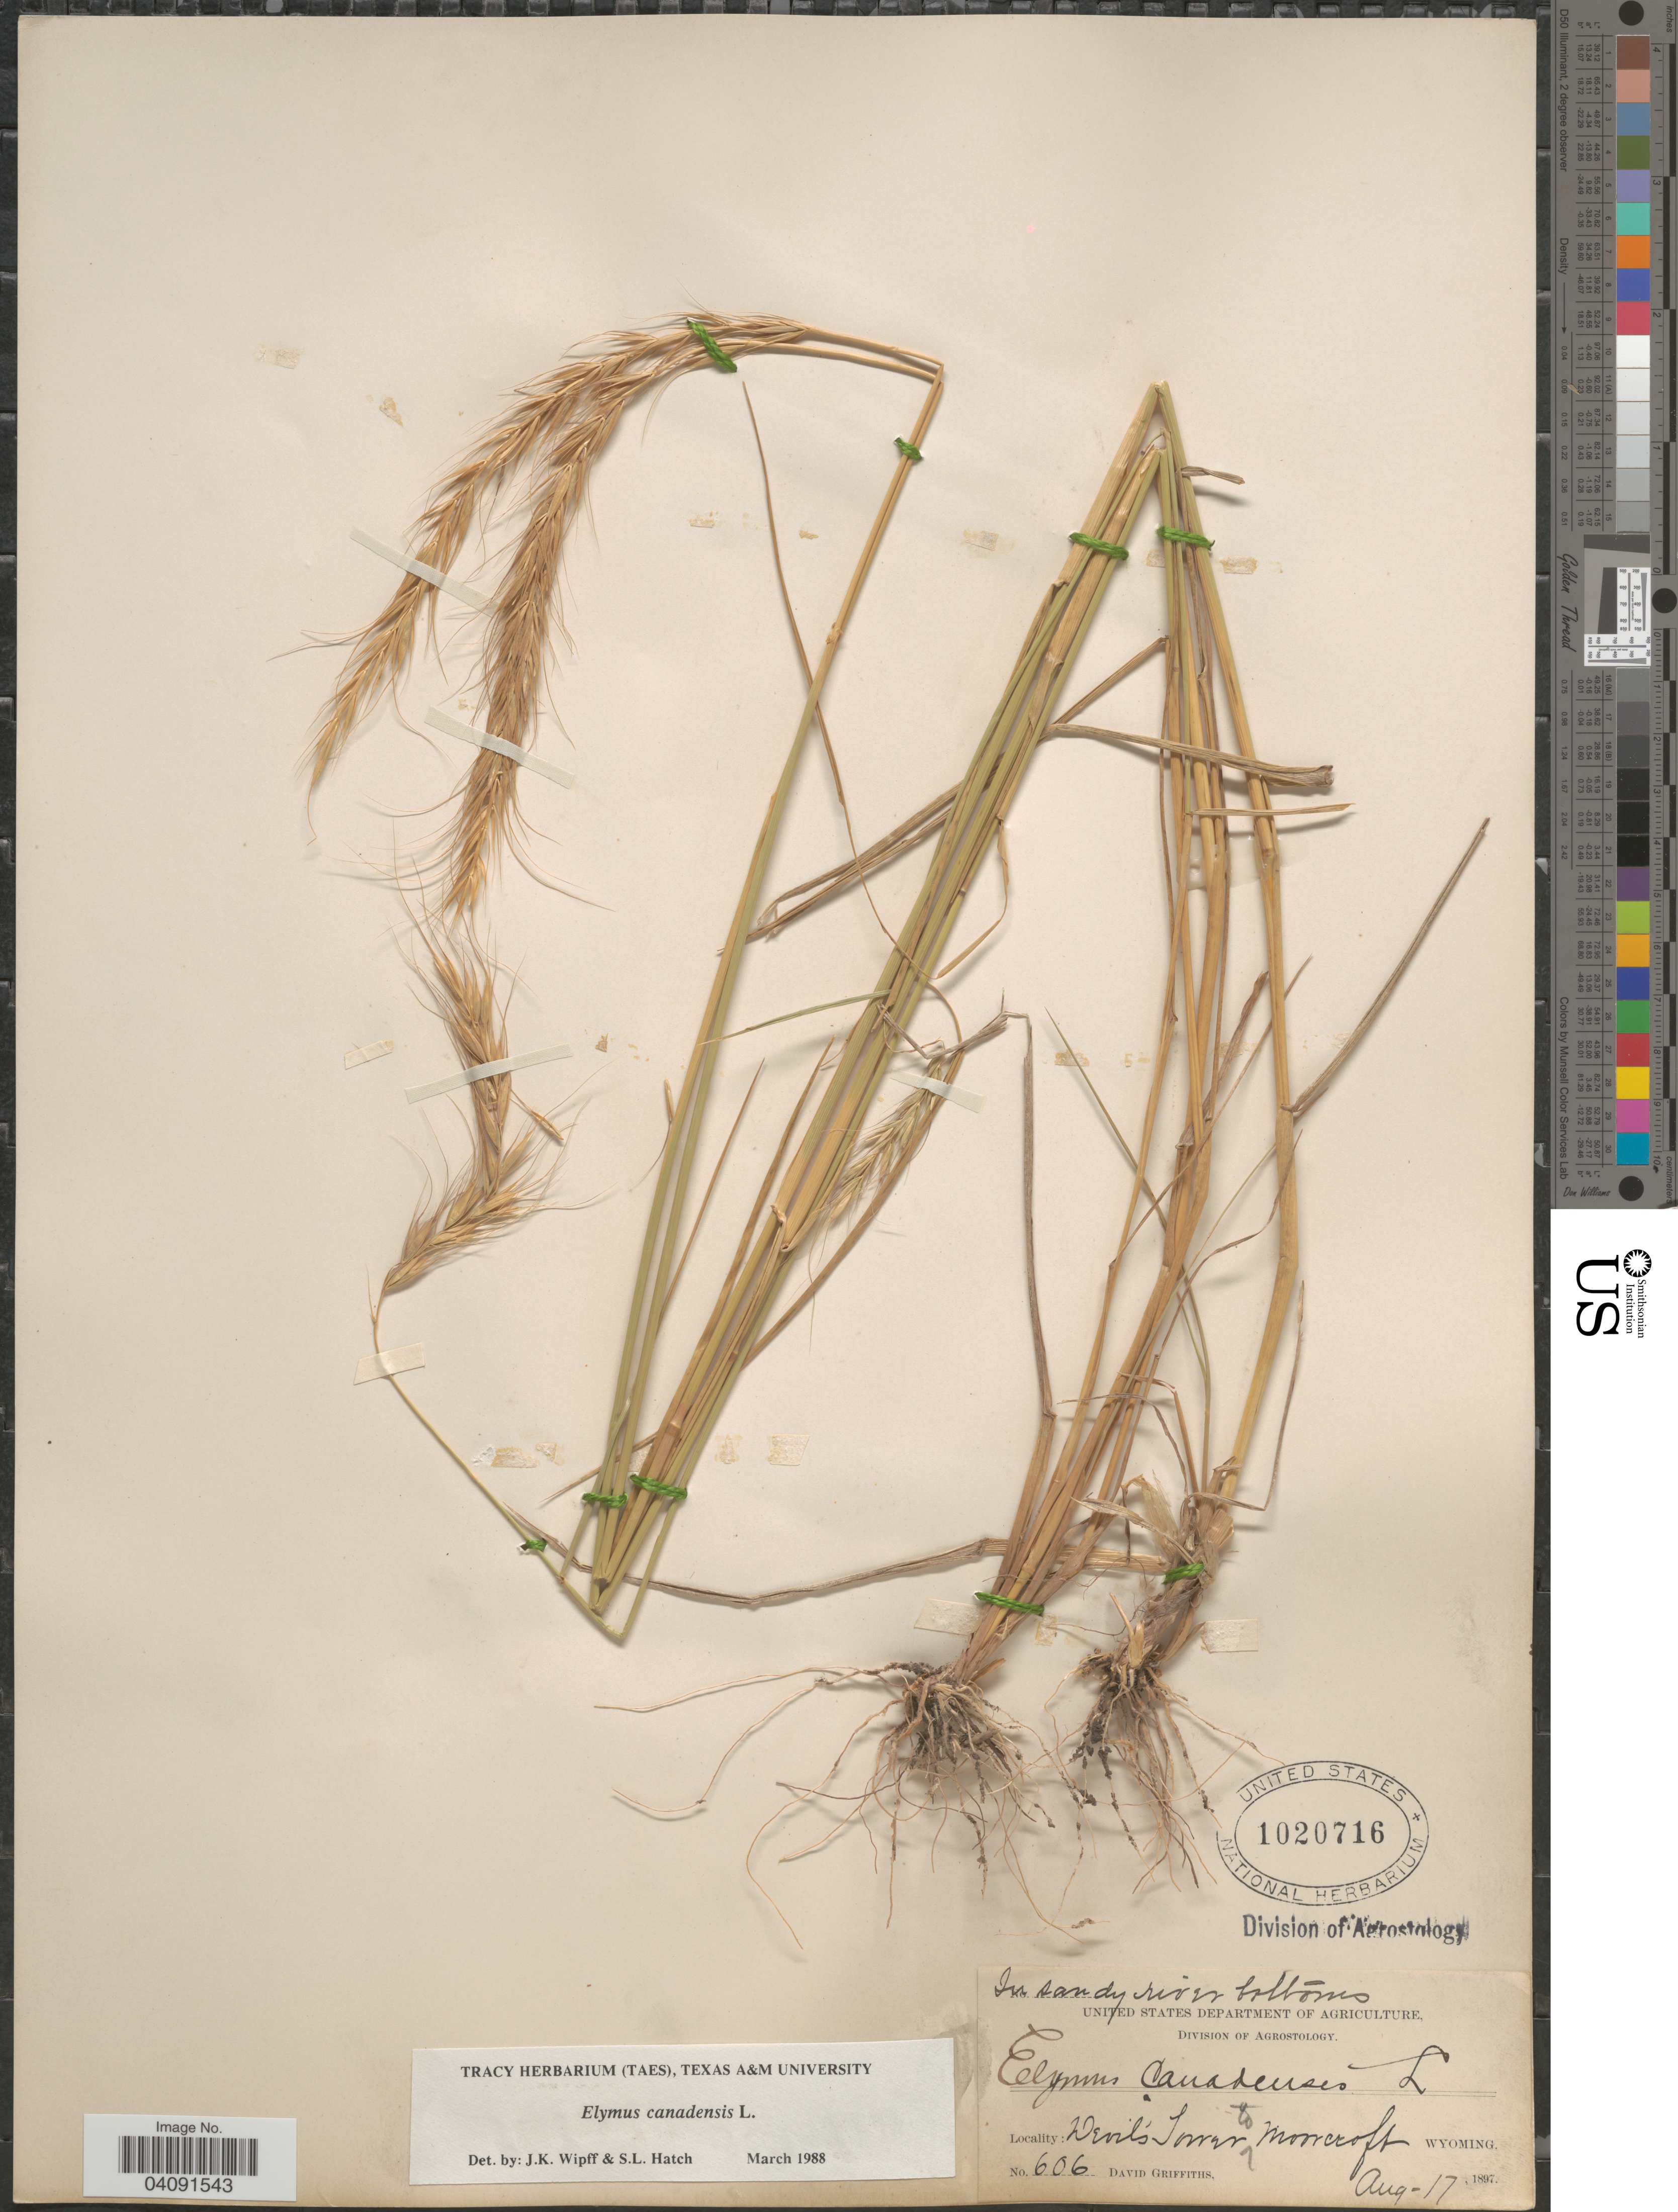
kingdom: Plantae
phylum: Tracheophyta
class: Liliopsida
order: Poales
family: Poaceae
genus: Elymus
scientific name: Elymus canadensis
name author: L.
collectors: D. Griffiths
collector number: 606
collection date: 1897-08-17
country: United States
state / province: Wyoming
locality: In sandy river bottoms. Devil's Tower to Moorcroft.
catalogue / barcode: US 1020716